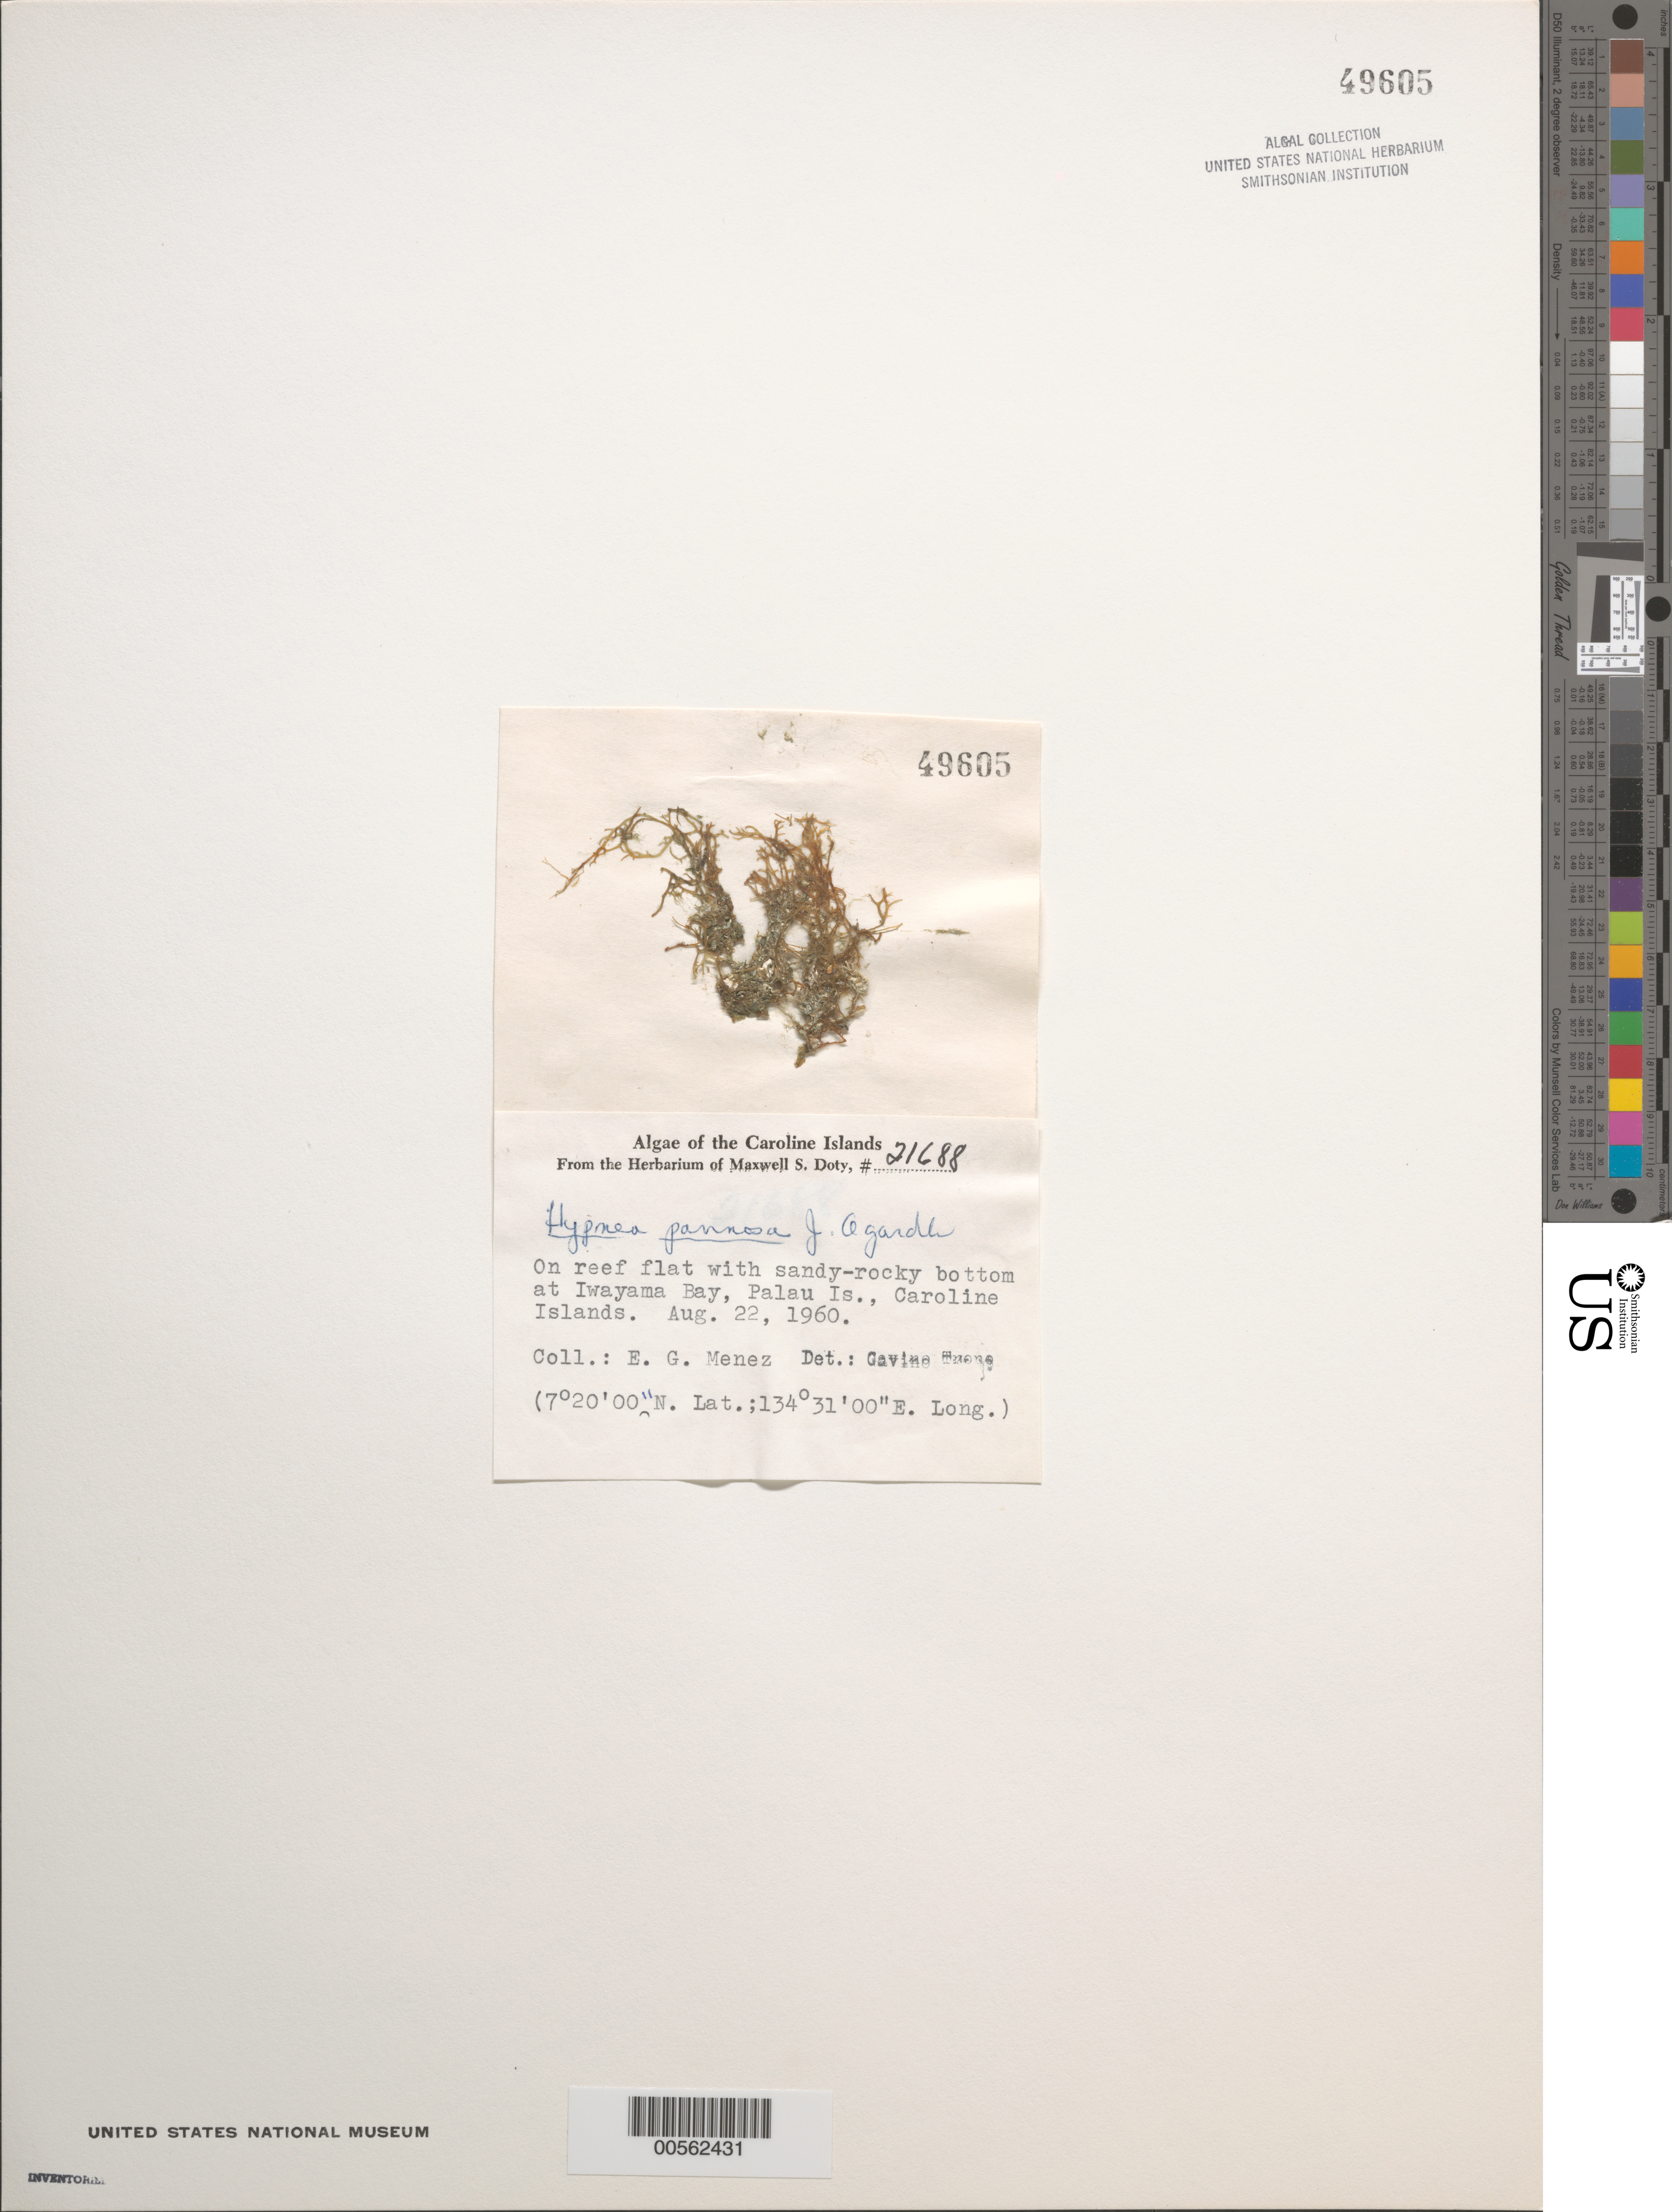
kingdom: Plantae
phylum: Rhodophyta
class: Florideophyceae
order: Gigartinales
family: Cystocloniaceae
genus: Hypnea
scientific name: Hypnea pannosa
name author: J. Agardh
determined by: Trono, Gavino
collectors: Meñez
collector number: MSD 21688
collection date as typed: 22 Aug 1960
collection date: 1960-08-22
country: Palau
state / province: Koror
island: Oreor (Koror)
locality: Iwayama Bay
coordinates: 7 20' 00" N. Lat., 134 31' 00" E. Long.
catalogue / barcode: US 49605